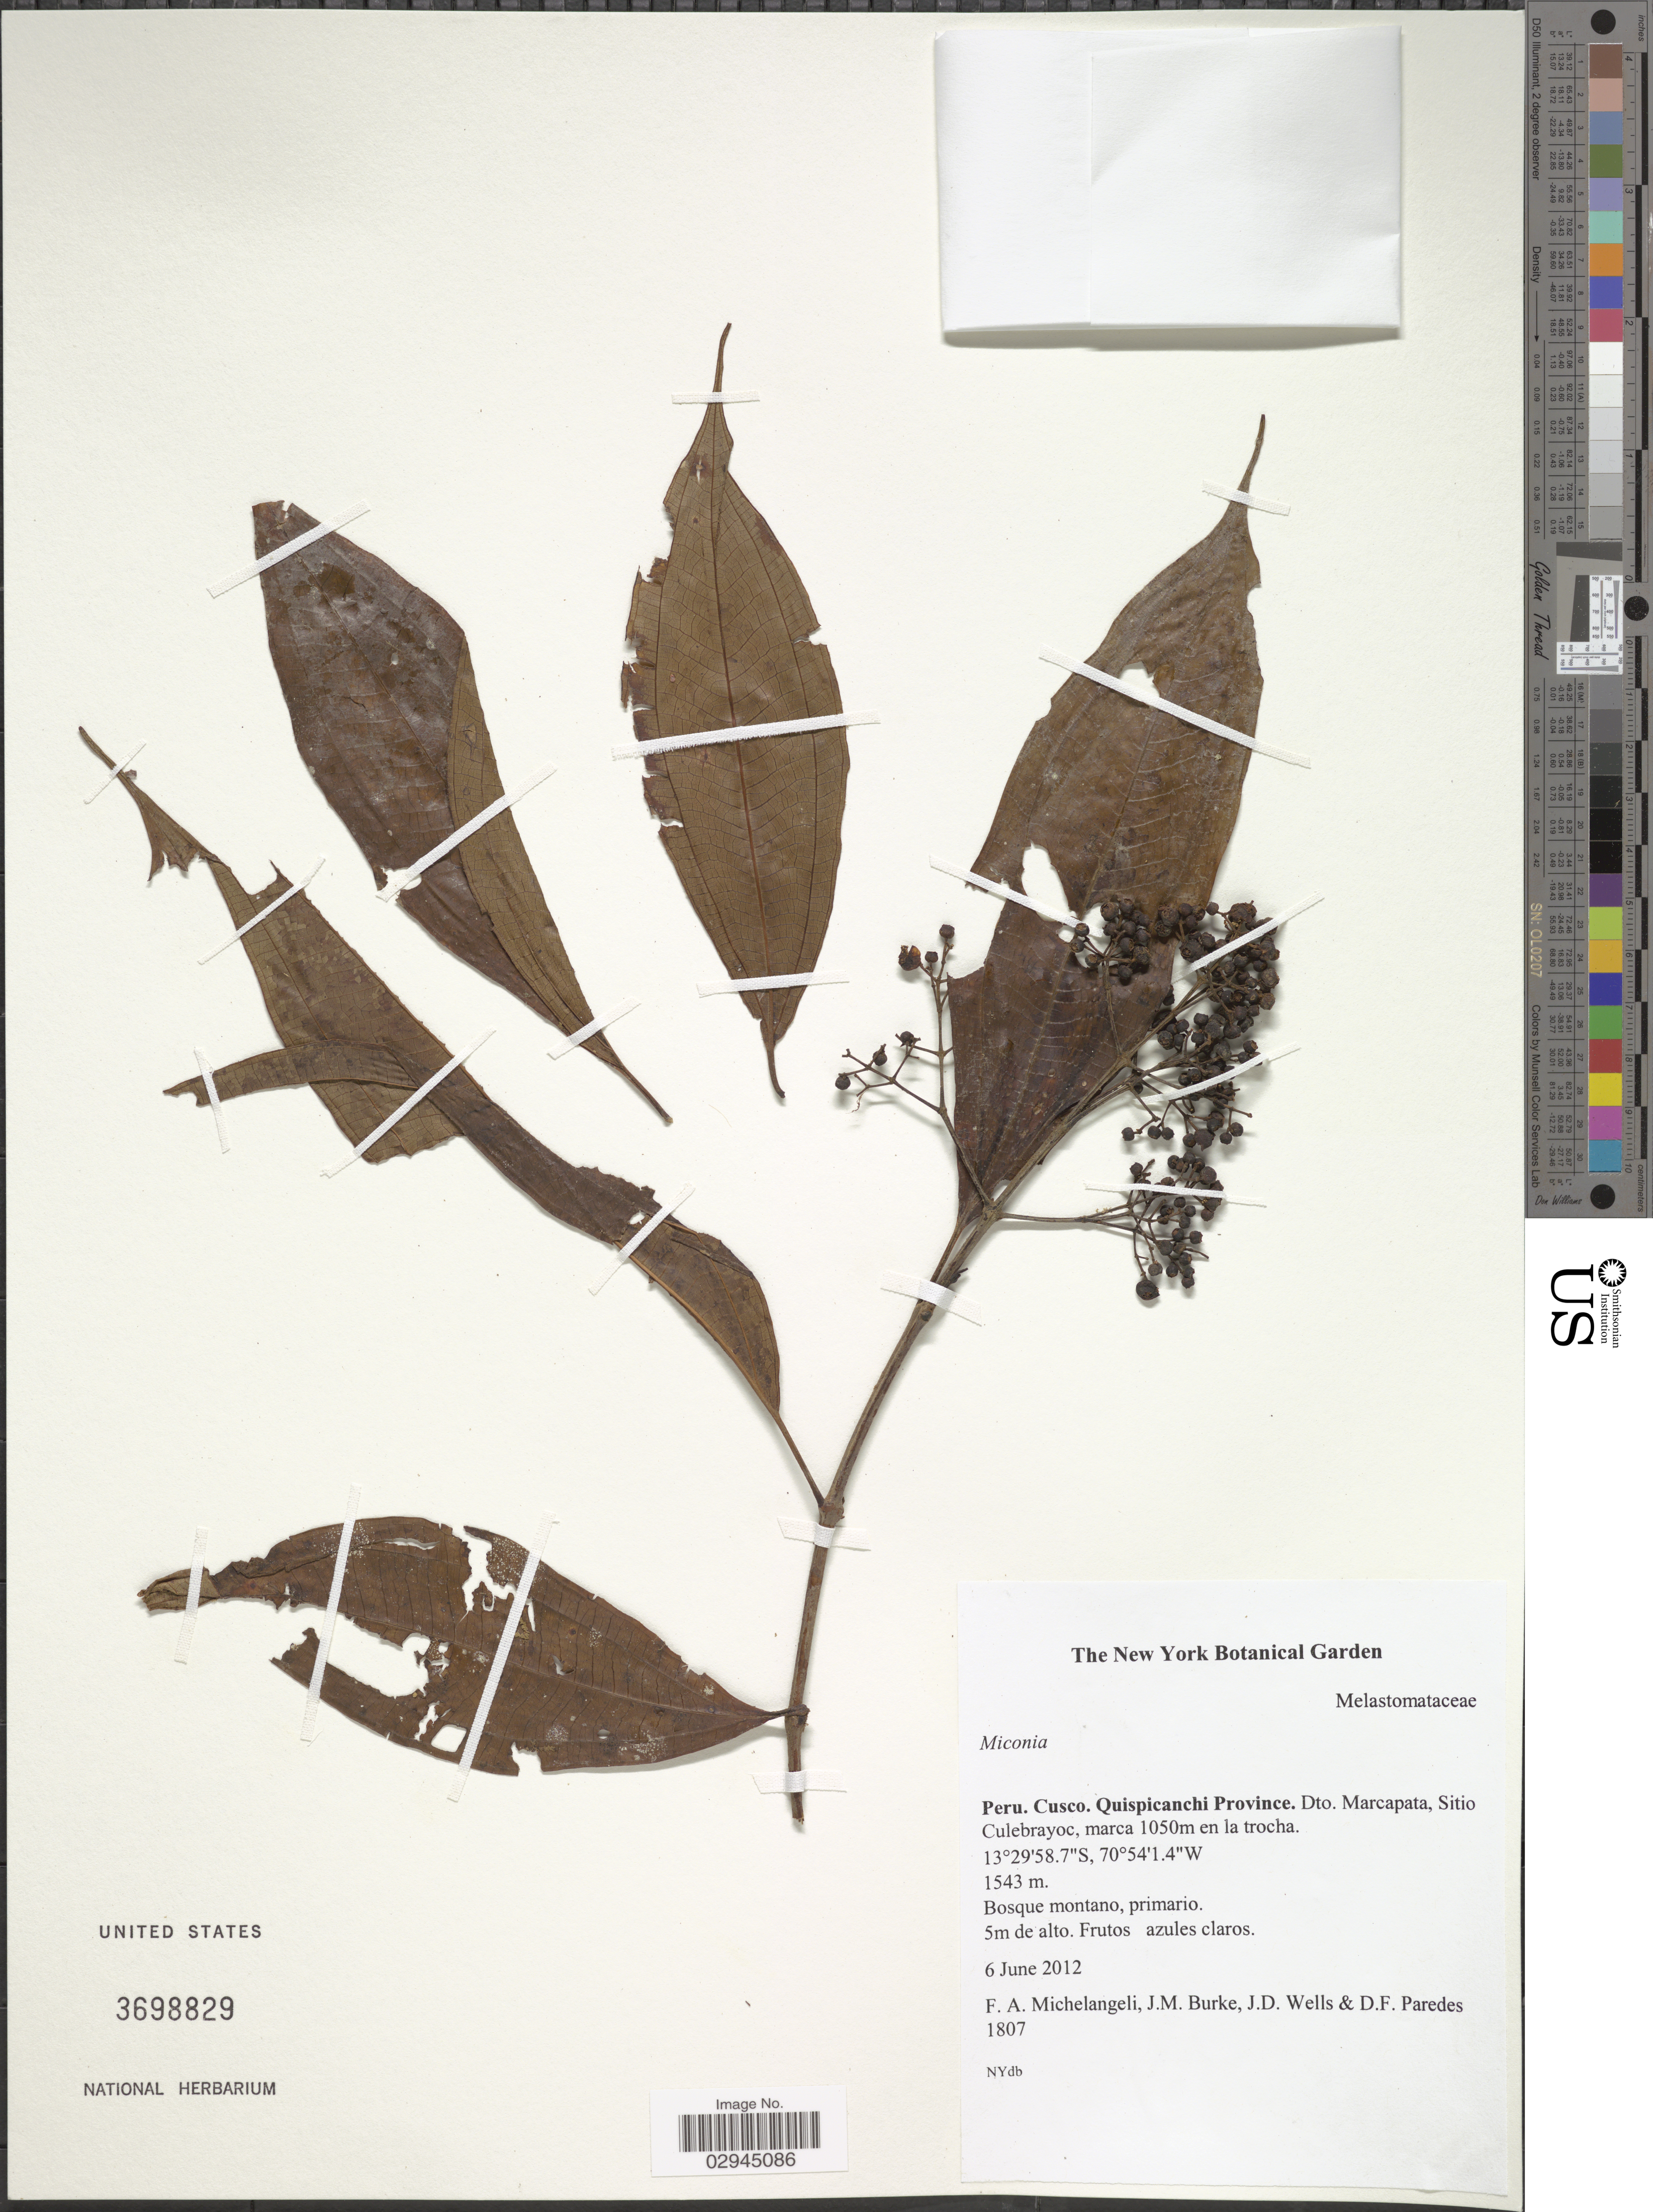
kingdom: Plantae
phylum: Tracheophyta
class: Magnoliopsida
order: Myrtales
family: Melastomataceae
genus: Miconia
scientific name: Miconia sp.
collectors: F. A. Michelangeli, Jac. M. Burke, J. Wells & D. Paredes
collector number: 1807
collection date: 2012-06-06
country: Peru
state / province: Cusco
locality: Quispicanchi Province. Dto. Marcapata, Sitio Culebrayoc, en la trocha.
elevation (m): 1543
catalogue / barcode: US 3698829